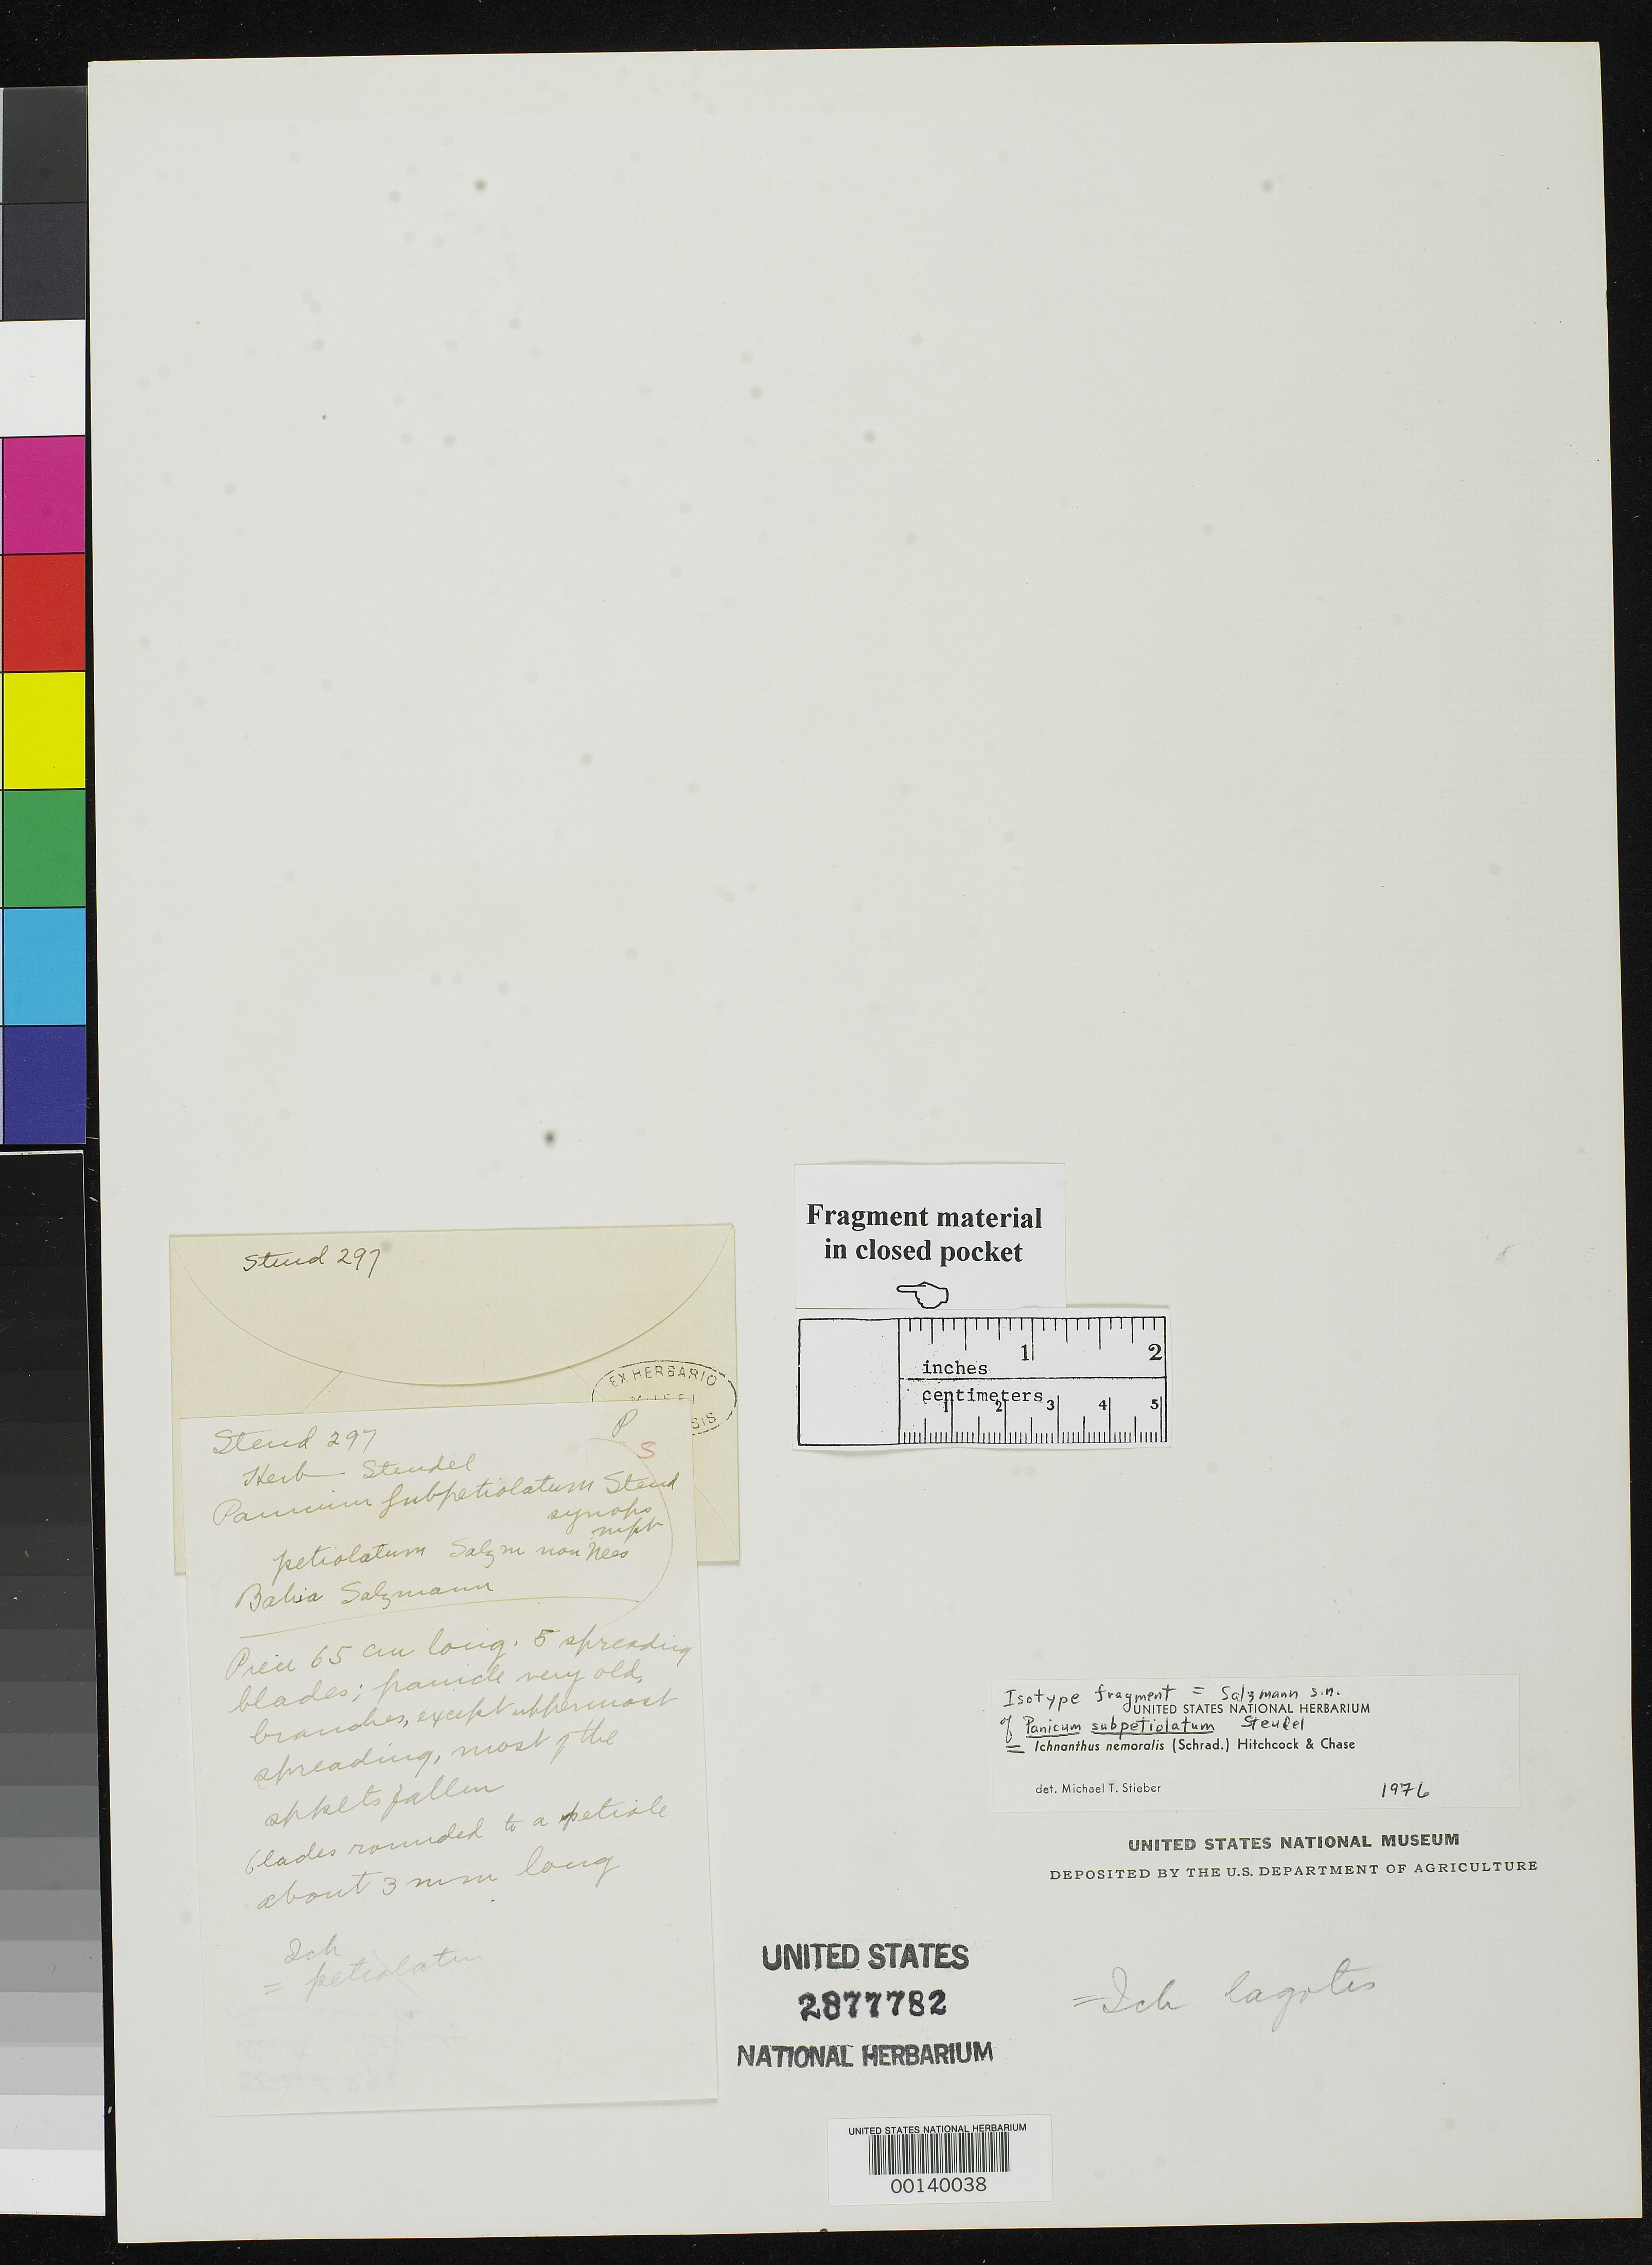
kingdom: Plantae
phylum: Tracheophyta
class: Liliopsida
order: Poales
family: Poaceae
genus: Panicum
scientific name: Panicum subpetiolatum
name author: Steud.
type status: Isotype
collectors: P. Salzmann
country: Brazil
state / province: Bahia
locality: North of Esplanda city on road to Jaquera.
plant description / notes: Fragmentary material of (iso) type specimen ex herb. Steudel.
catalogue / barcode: US 2877782